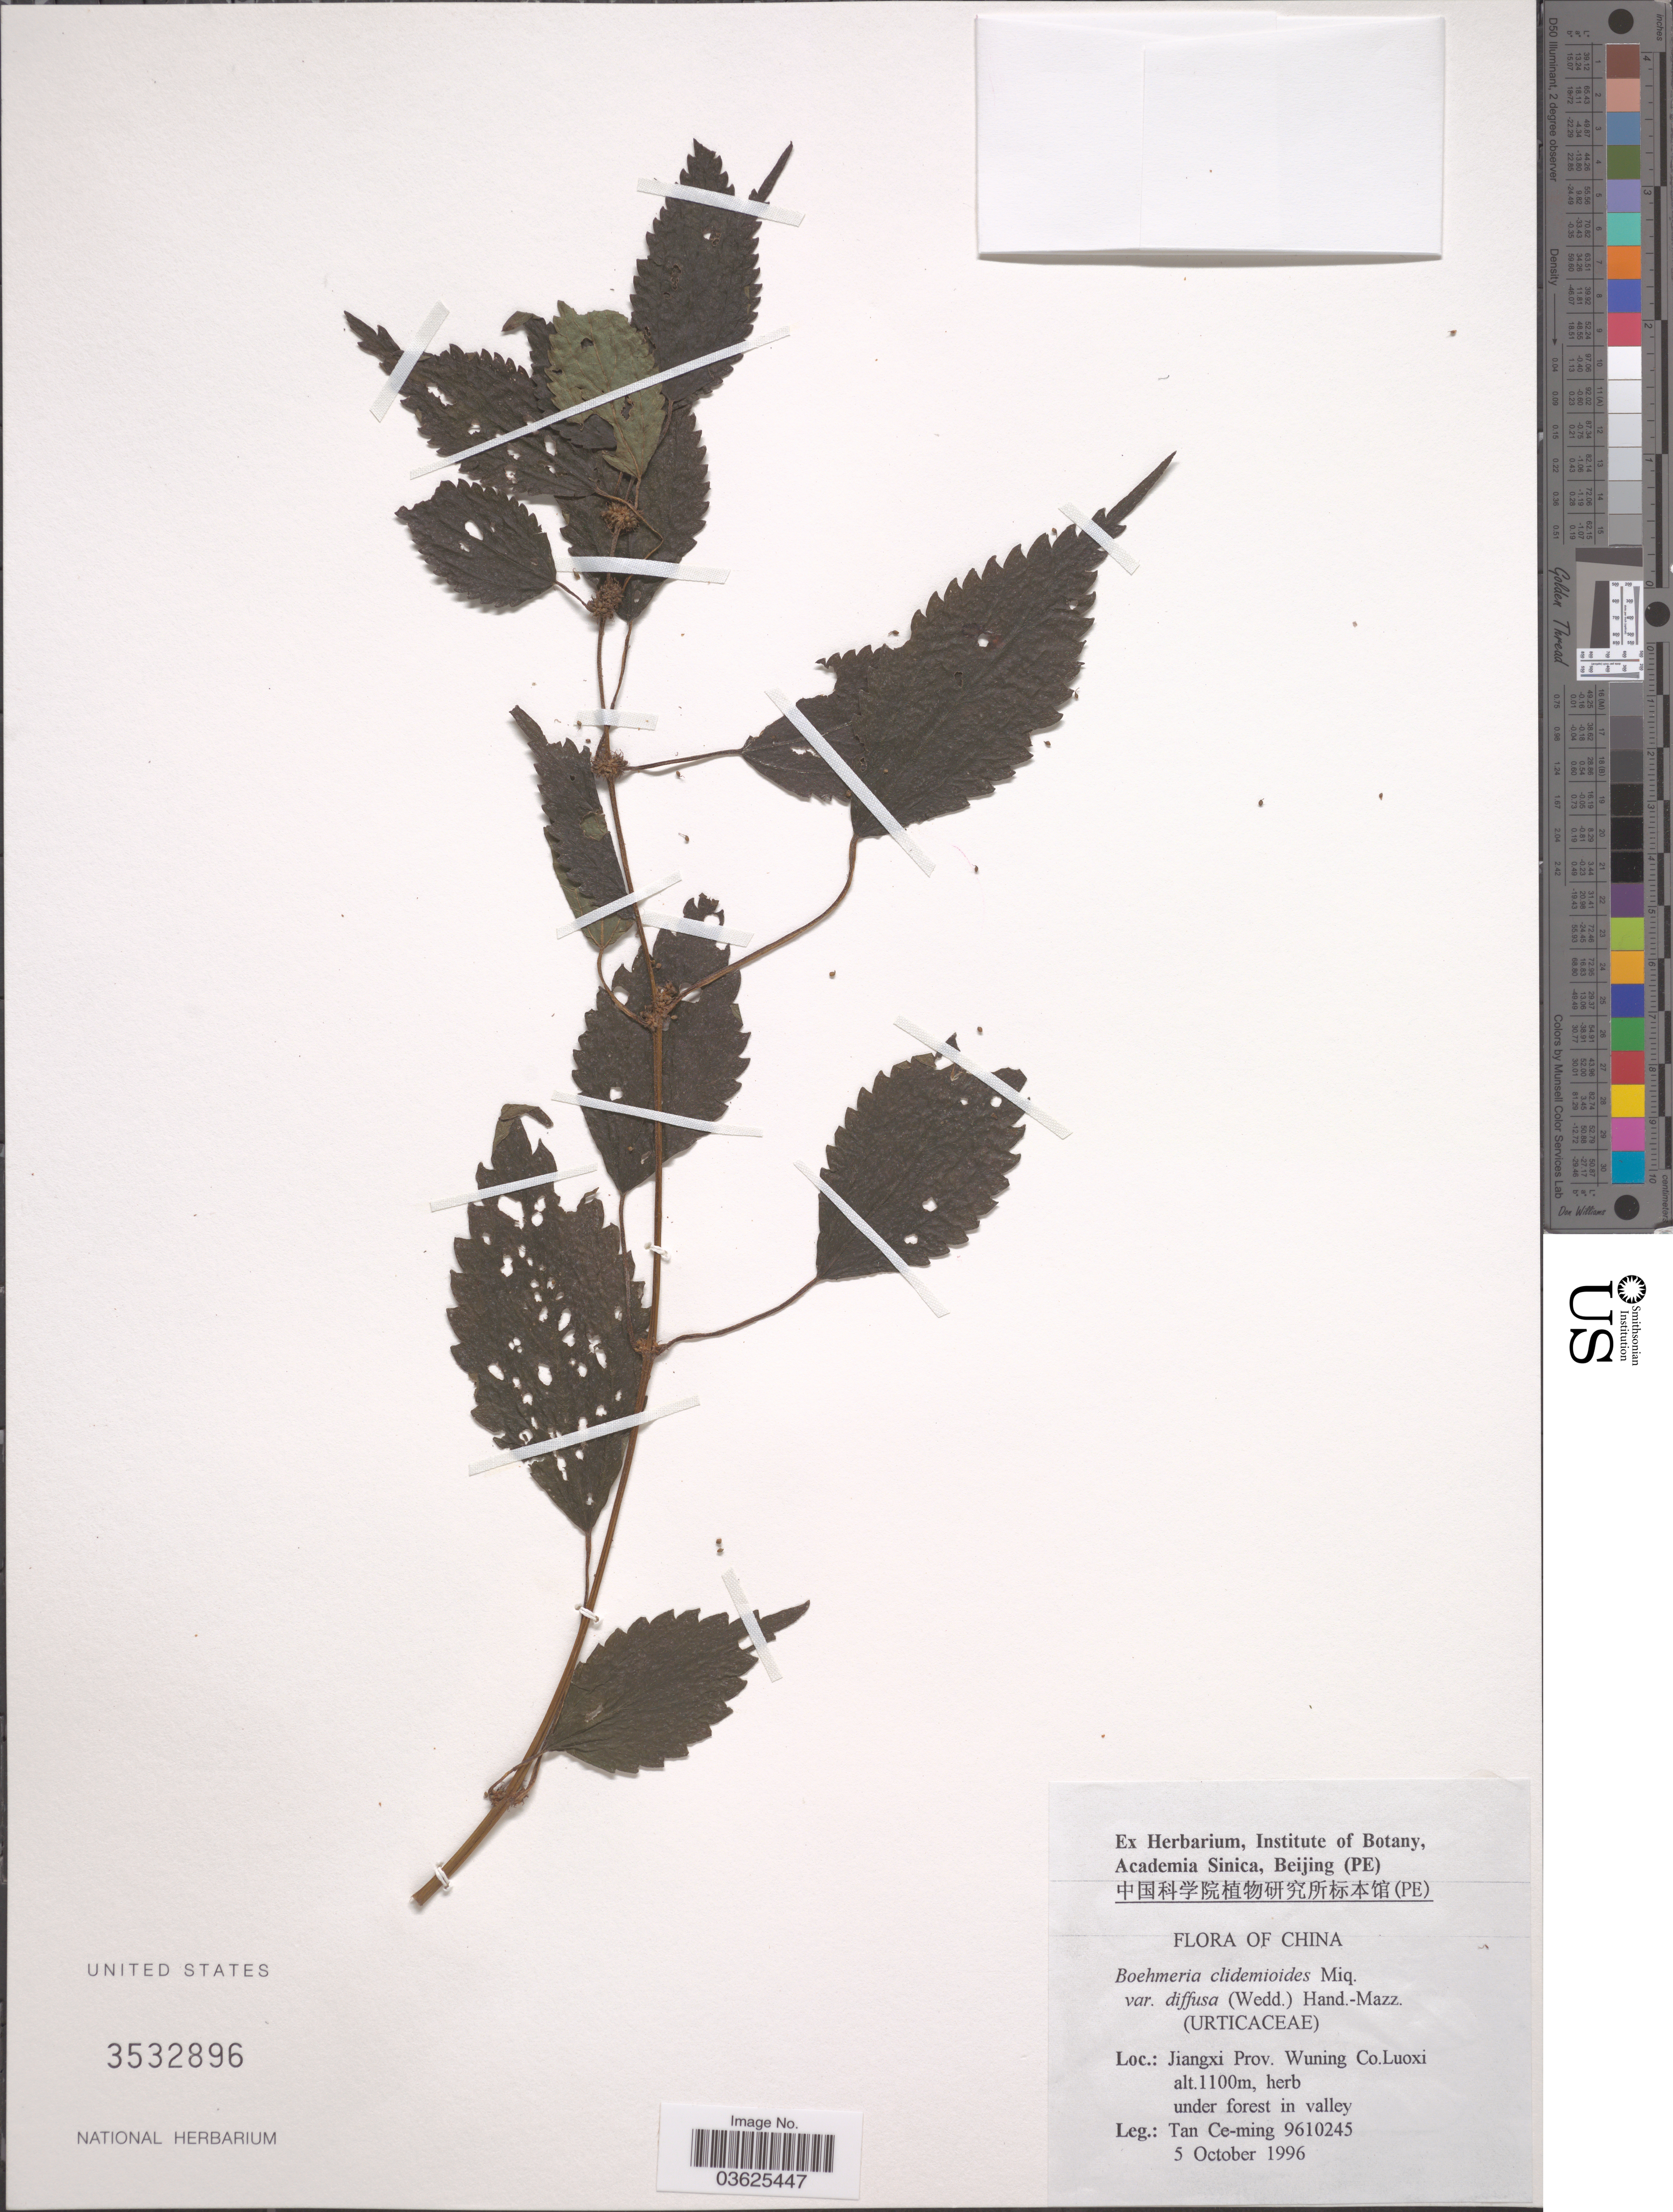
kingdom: Plantae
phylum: Tracheophyta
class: Magnoliopsida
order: Rosales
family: Urticaceae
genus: Boehmeria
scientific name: Boehmeria diffusa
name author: Wedd.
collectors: T. Ce-ming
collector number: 9610245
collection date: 1996-10-05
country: China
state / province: Jiangxi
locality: Wuning Co. Luoxi.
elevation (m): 1100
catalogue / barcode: US 3532896